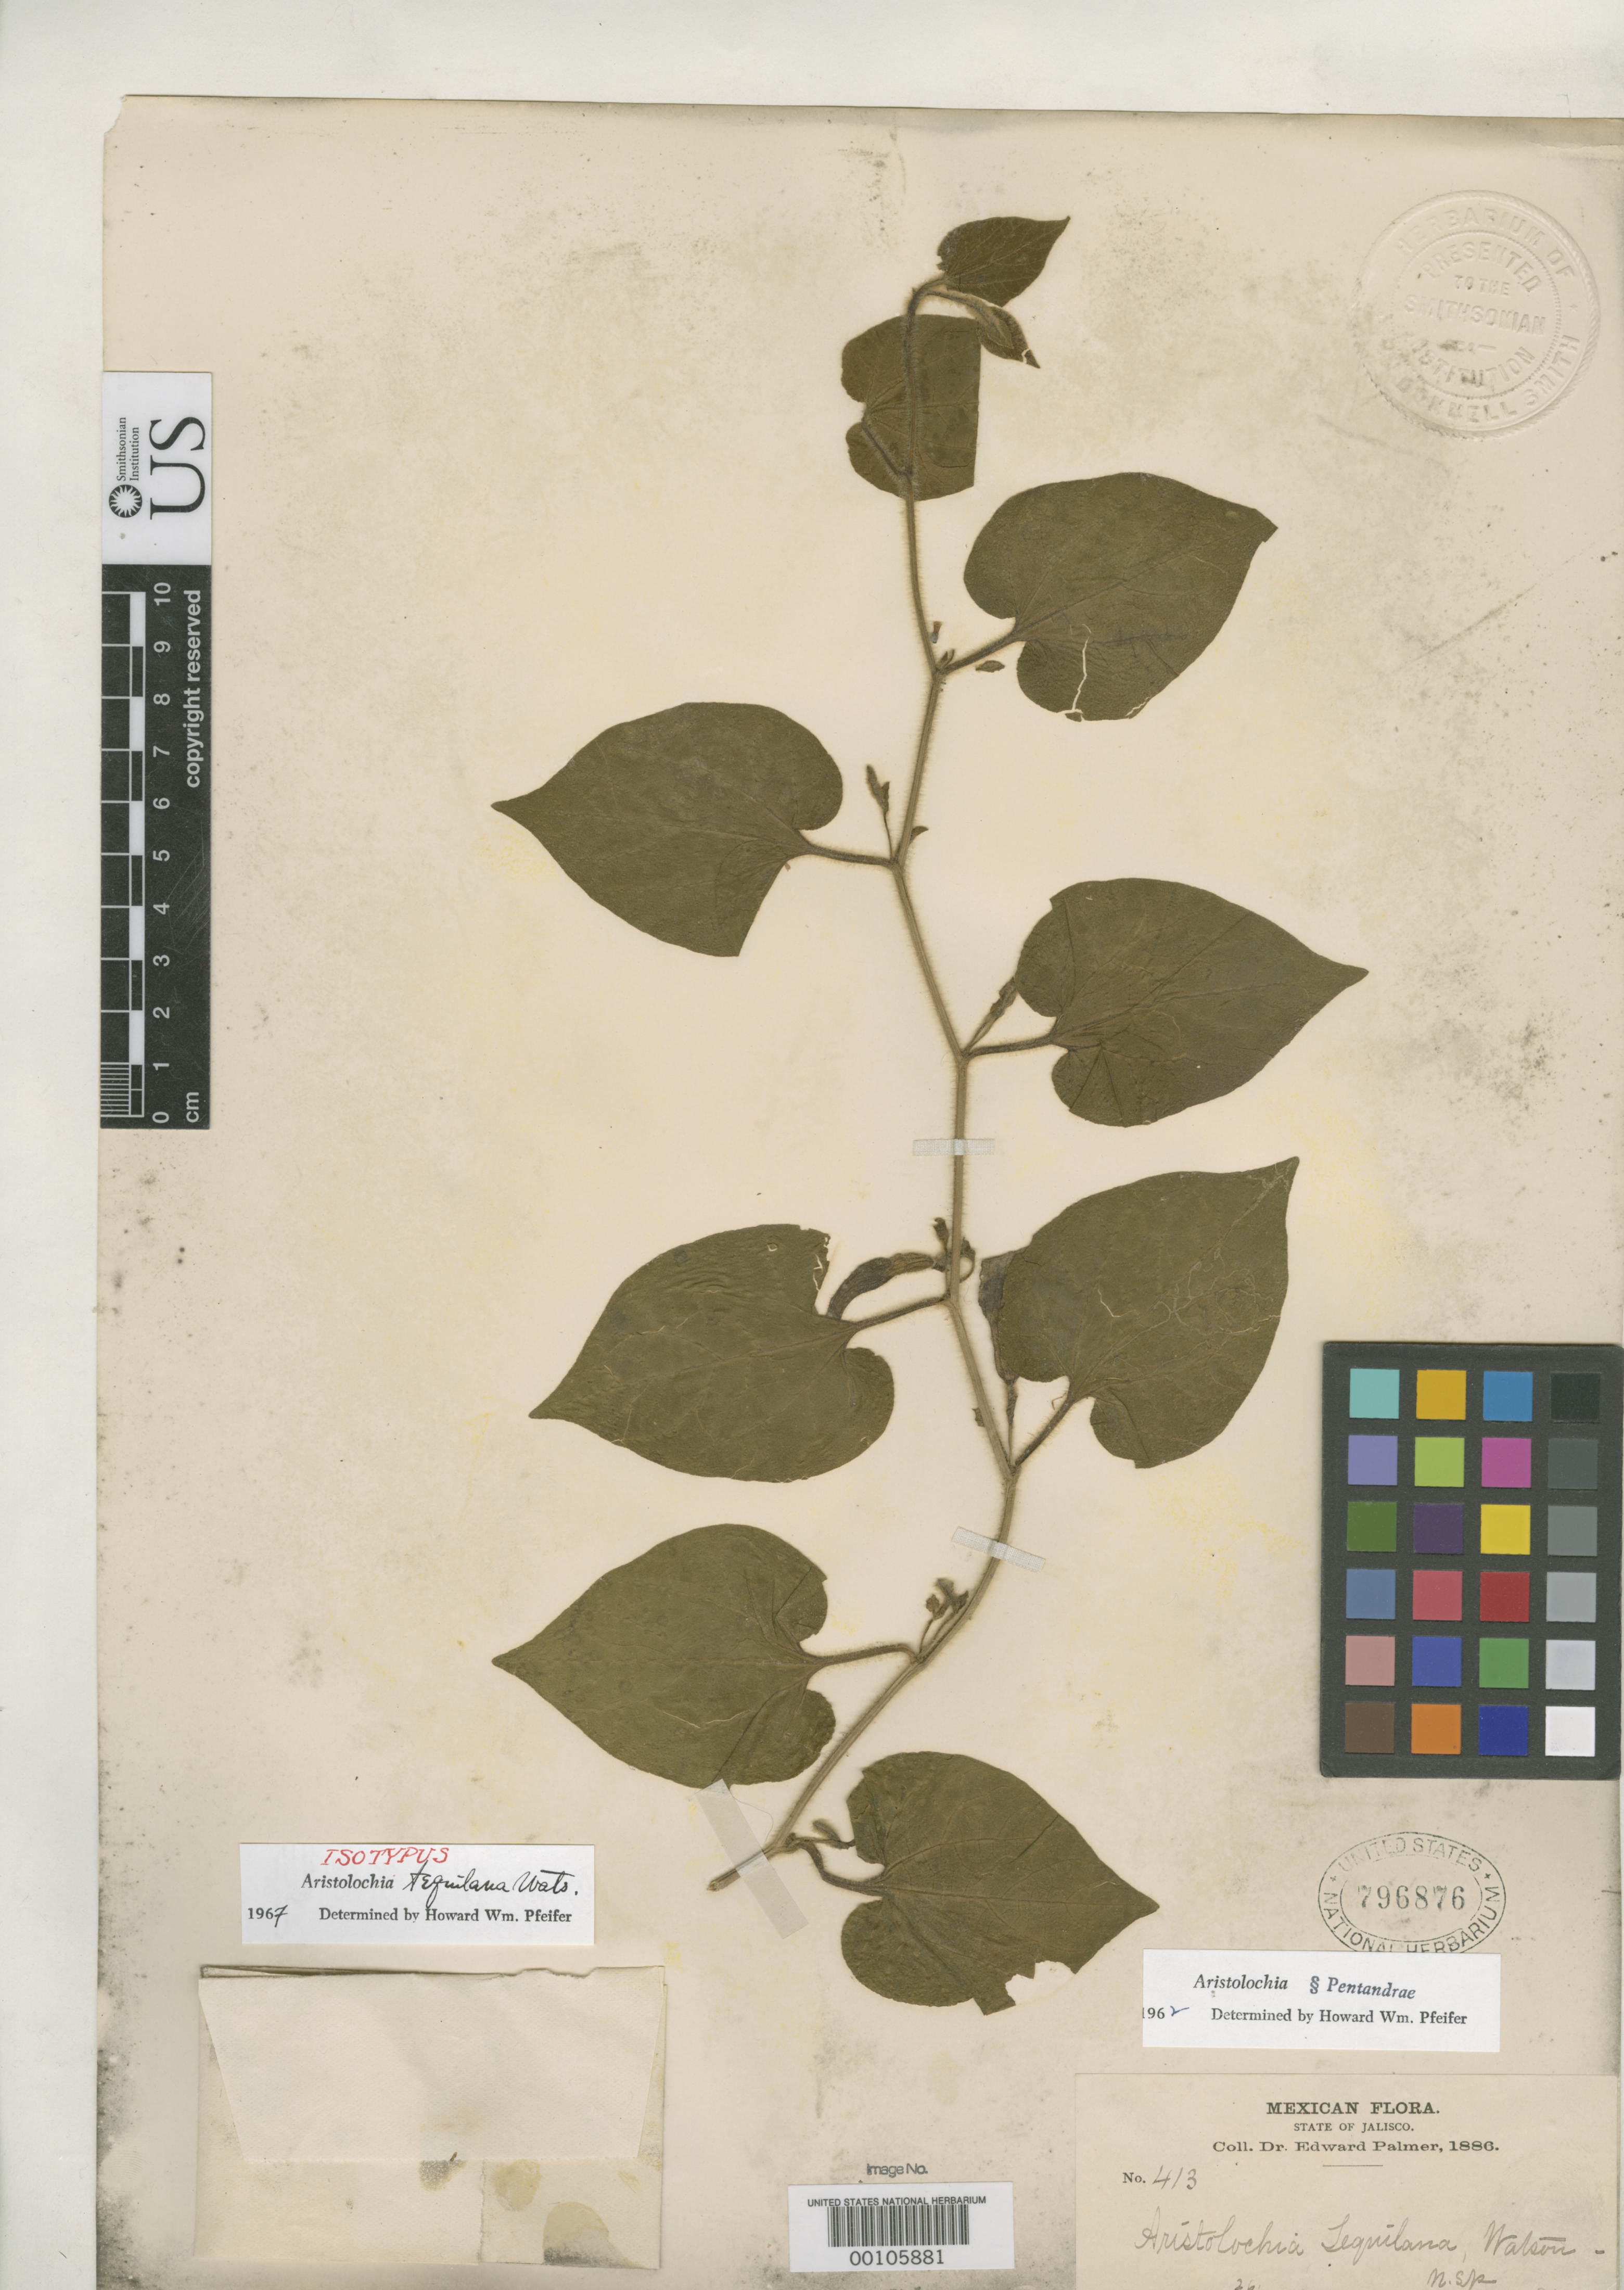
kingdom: Plantae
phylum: Tracheophyta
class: Magnoliopsida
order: Piperales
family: Aristolochiaceae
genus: Aristolochia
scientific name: Aristolochia tequilana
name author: S. Watson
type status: Isotype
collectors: E. Palmer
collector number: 413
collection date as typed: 20 Sep 1886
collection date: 1886-09-20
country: Mexico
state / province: Jalisco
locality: Tequila.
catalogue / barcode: US 796876